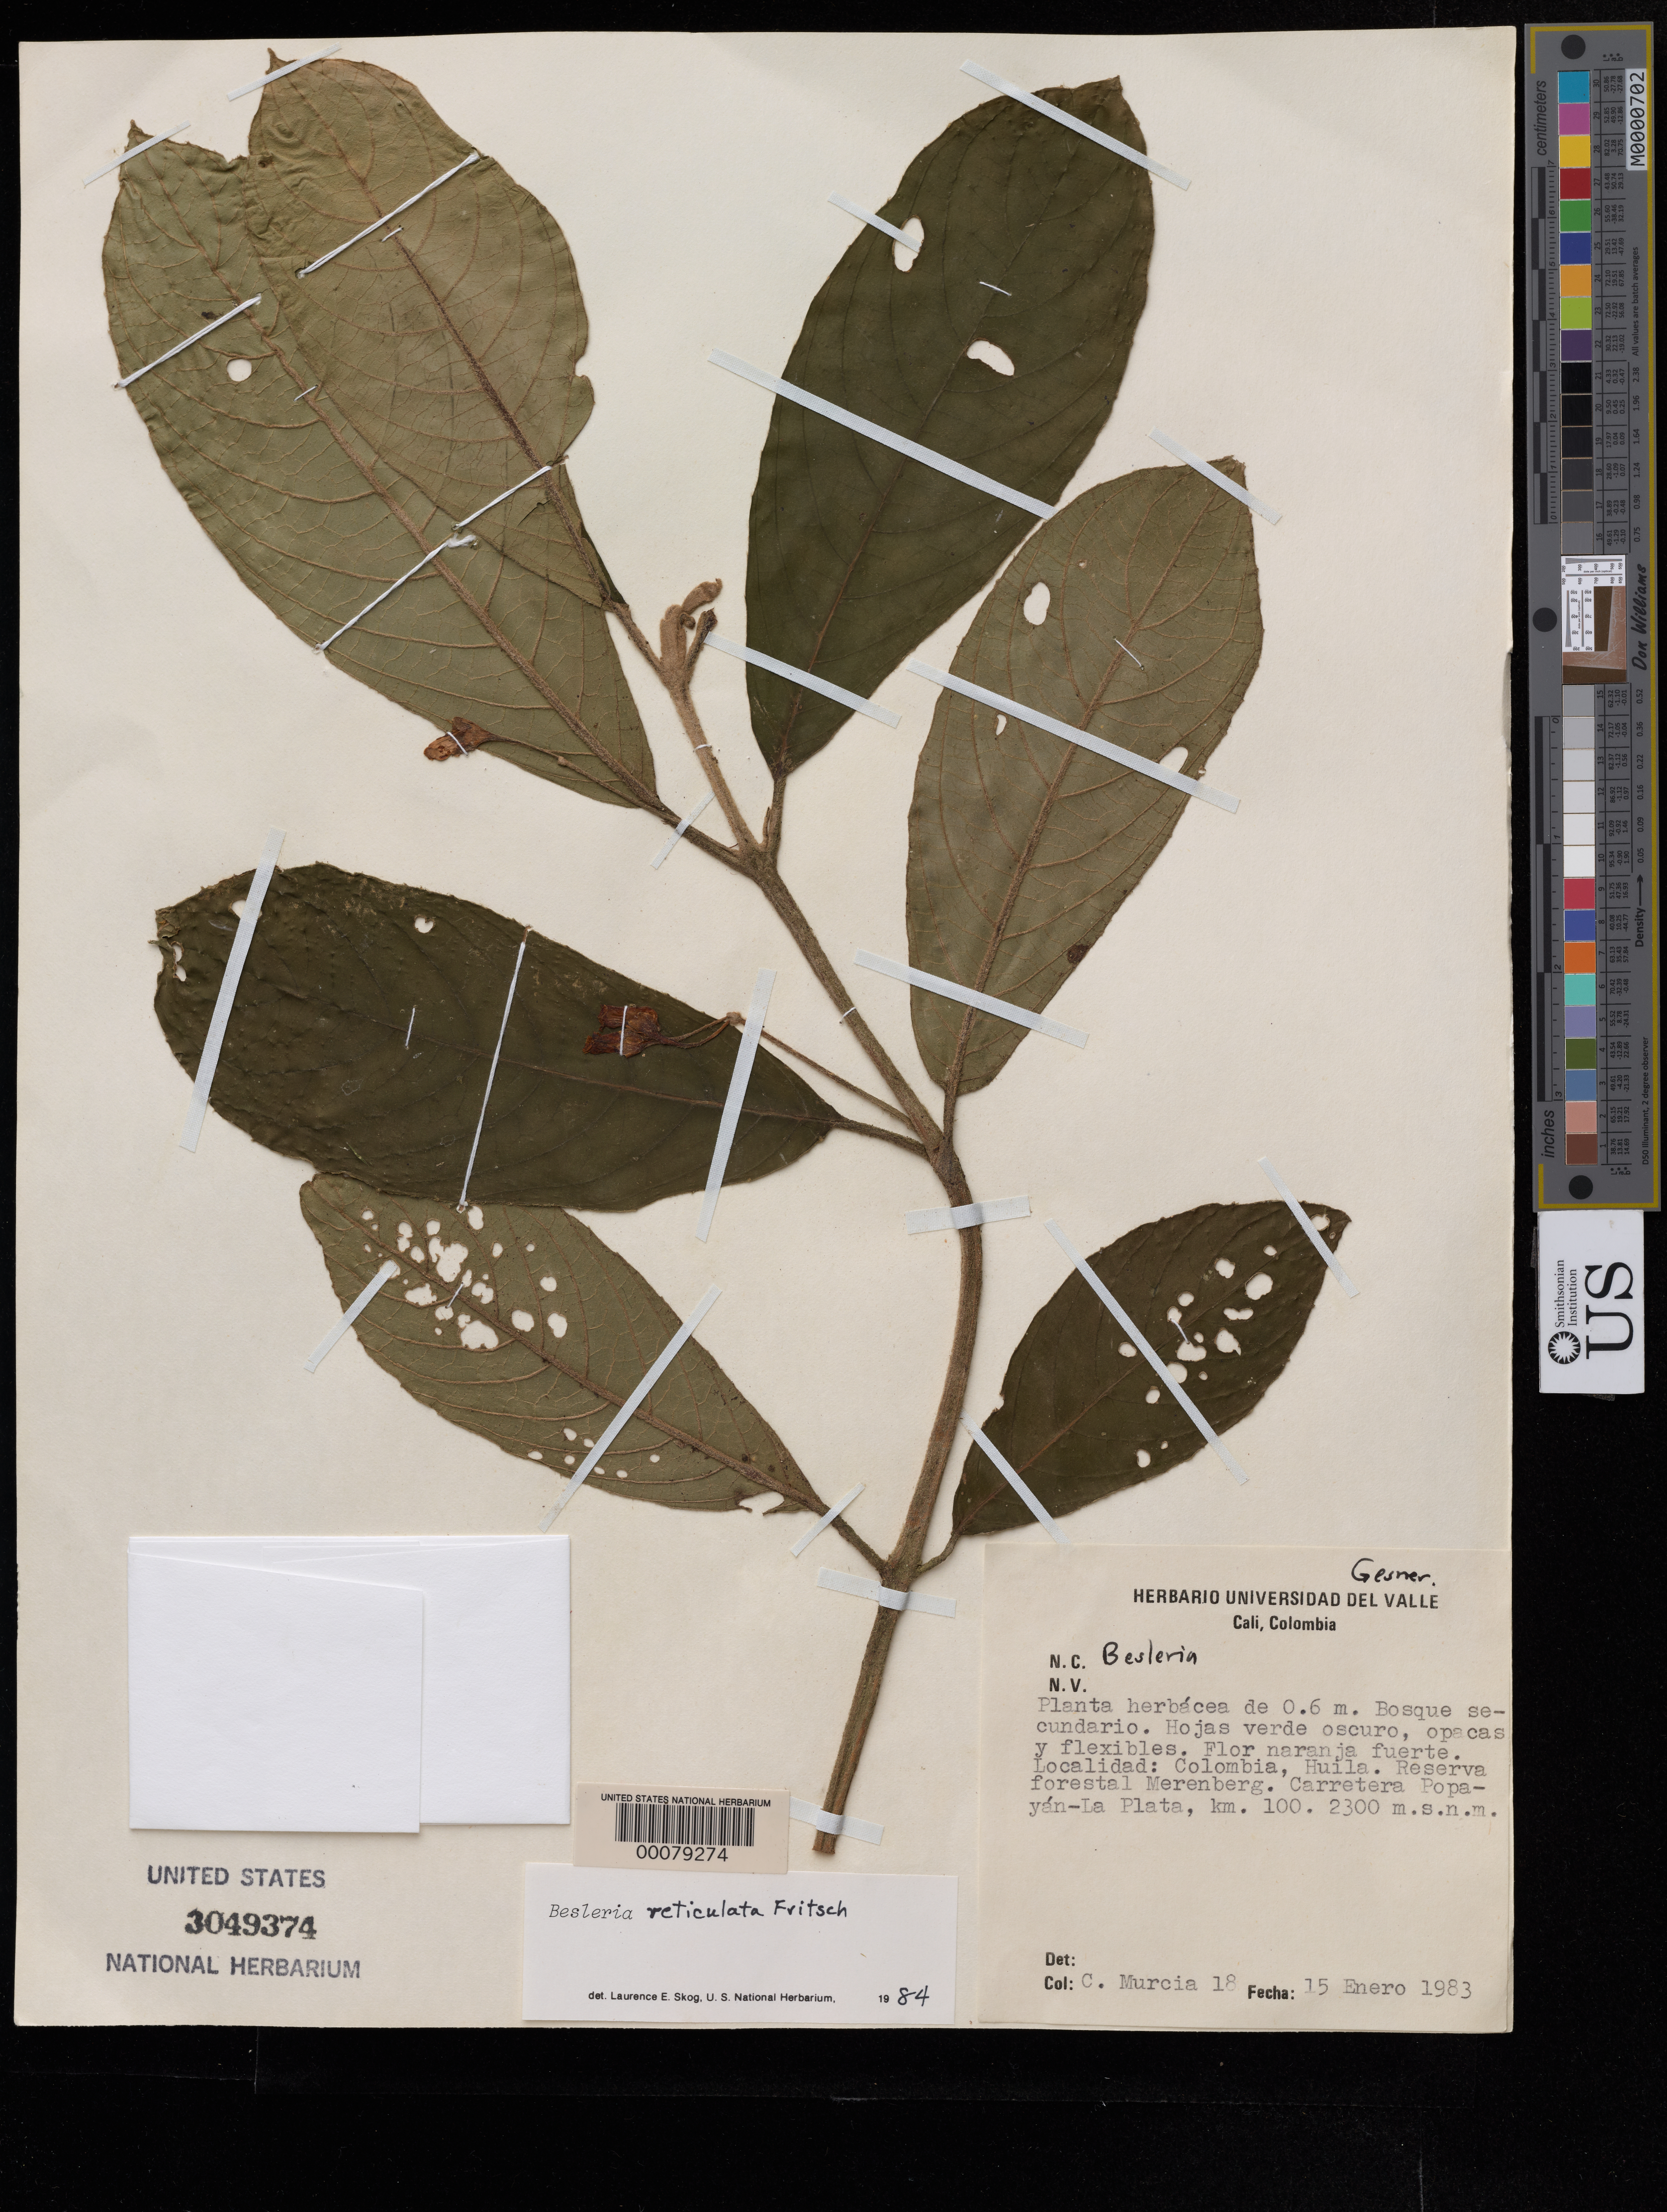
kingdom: Plantae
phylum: Tracheophyta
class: Magnoliopsida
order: Lamiales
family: Gesneriaceae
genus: Besleria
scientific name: Besleria reticulata var. reticulata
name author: Fritsch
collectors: C. Murcia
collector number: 18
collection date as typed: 15 Jan 1983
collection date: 1983-01-15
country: Colombia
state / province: Huila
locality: Reserva Forestal Merenberg, Popayan-La Plata highway, km 100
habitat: Secondary forest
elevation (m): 2300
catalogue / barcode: US 3049374